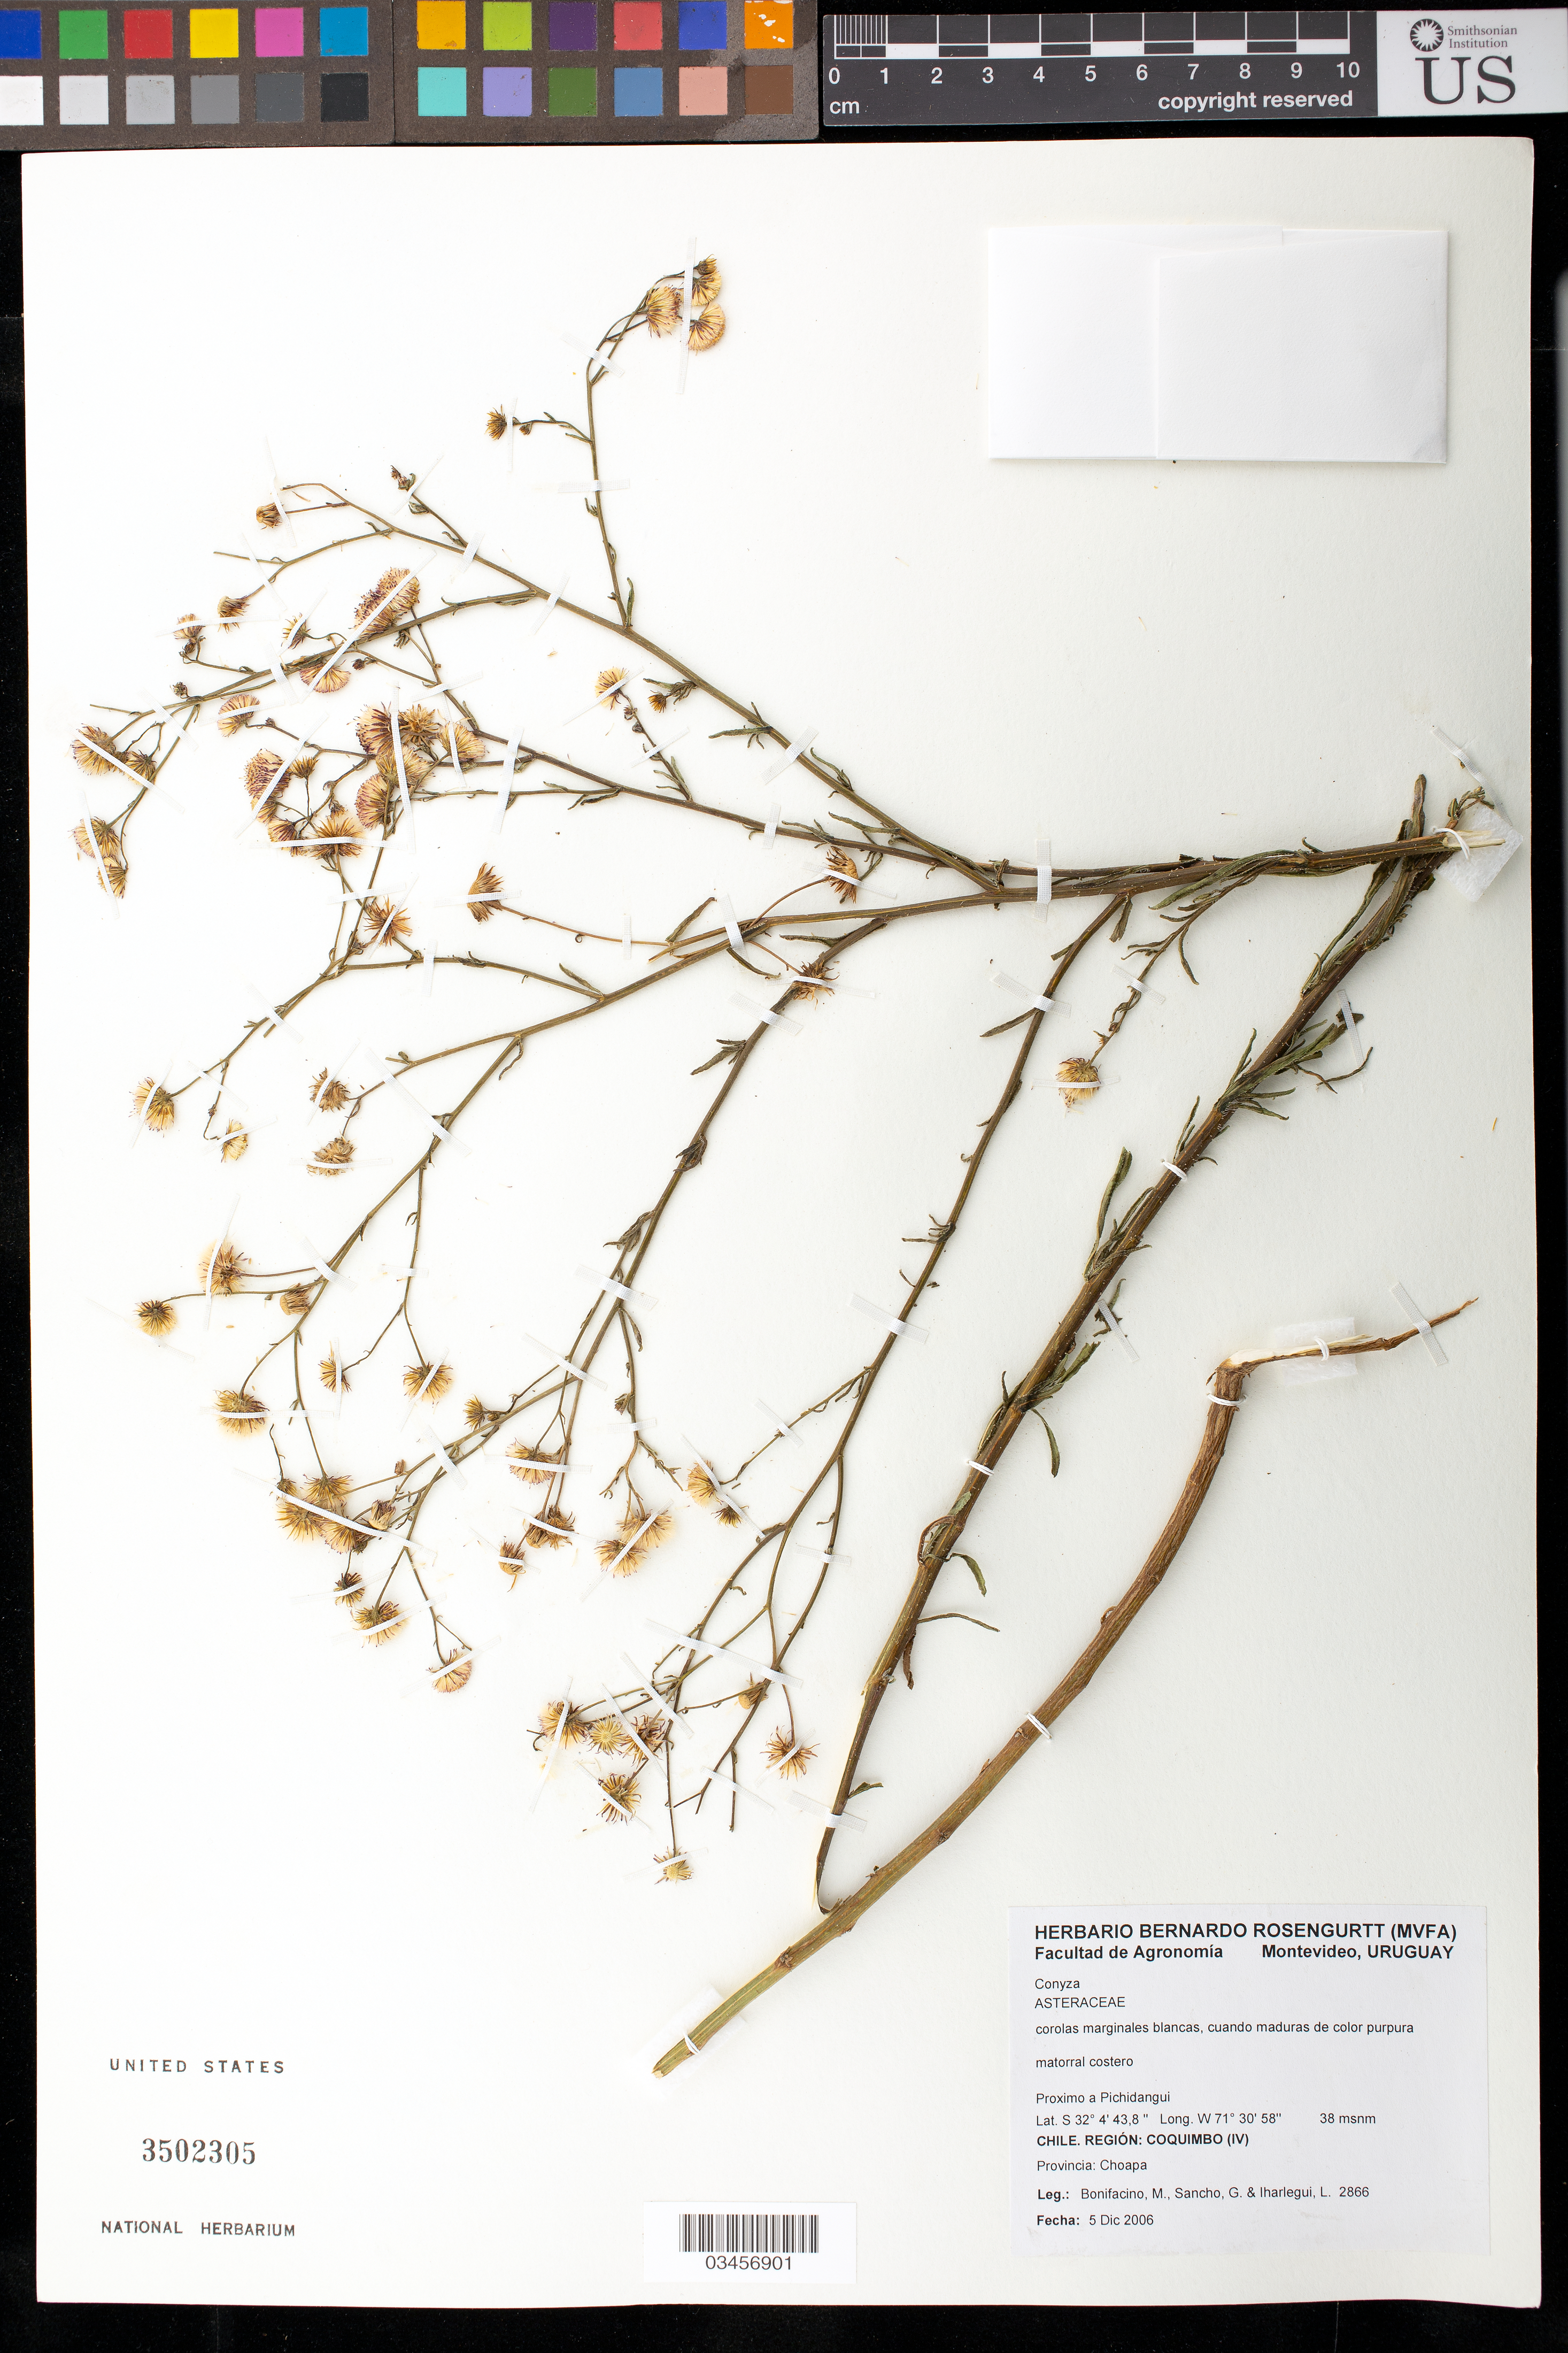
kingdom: Plantae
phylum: Tracheophyta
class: Magnoliopsida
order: Asterales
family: Asteraceae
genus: Conyza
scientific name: Conyza sp.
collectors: M. Bonifacino, G. Sancho & L. Iharlegui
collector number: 2866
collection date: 2006-12-05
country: Chile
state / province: Coquimbo (IV)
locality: Provincia Choapa. Proximo a Pichidangui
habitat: Moatorral costero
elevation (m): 38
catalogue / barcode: US 3502305